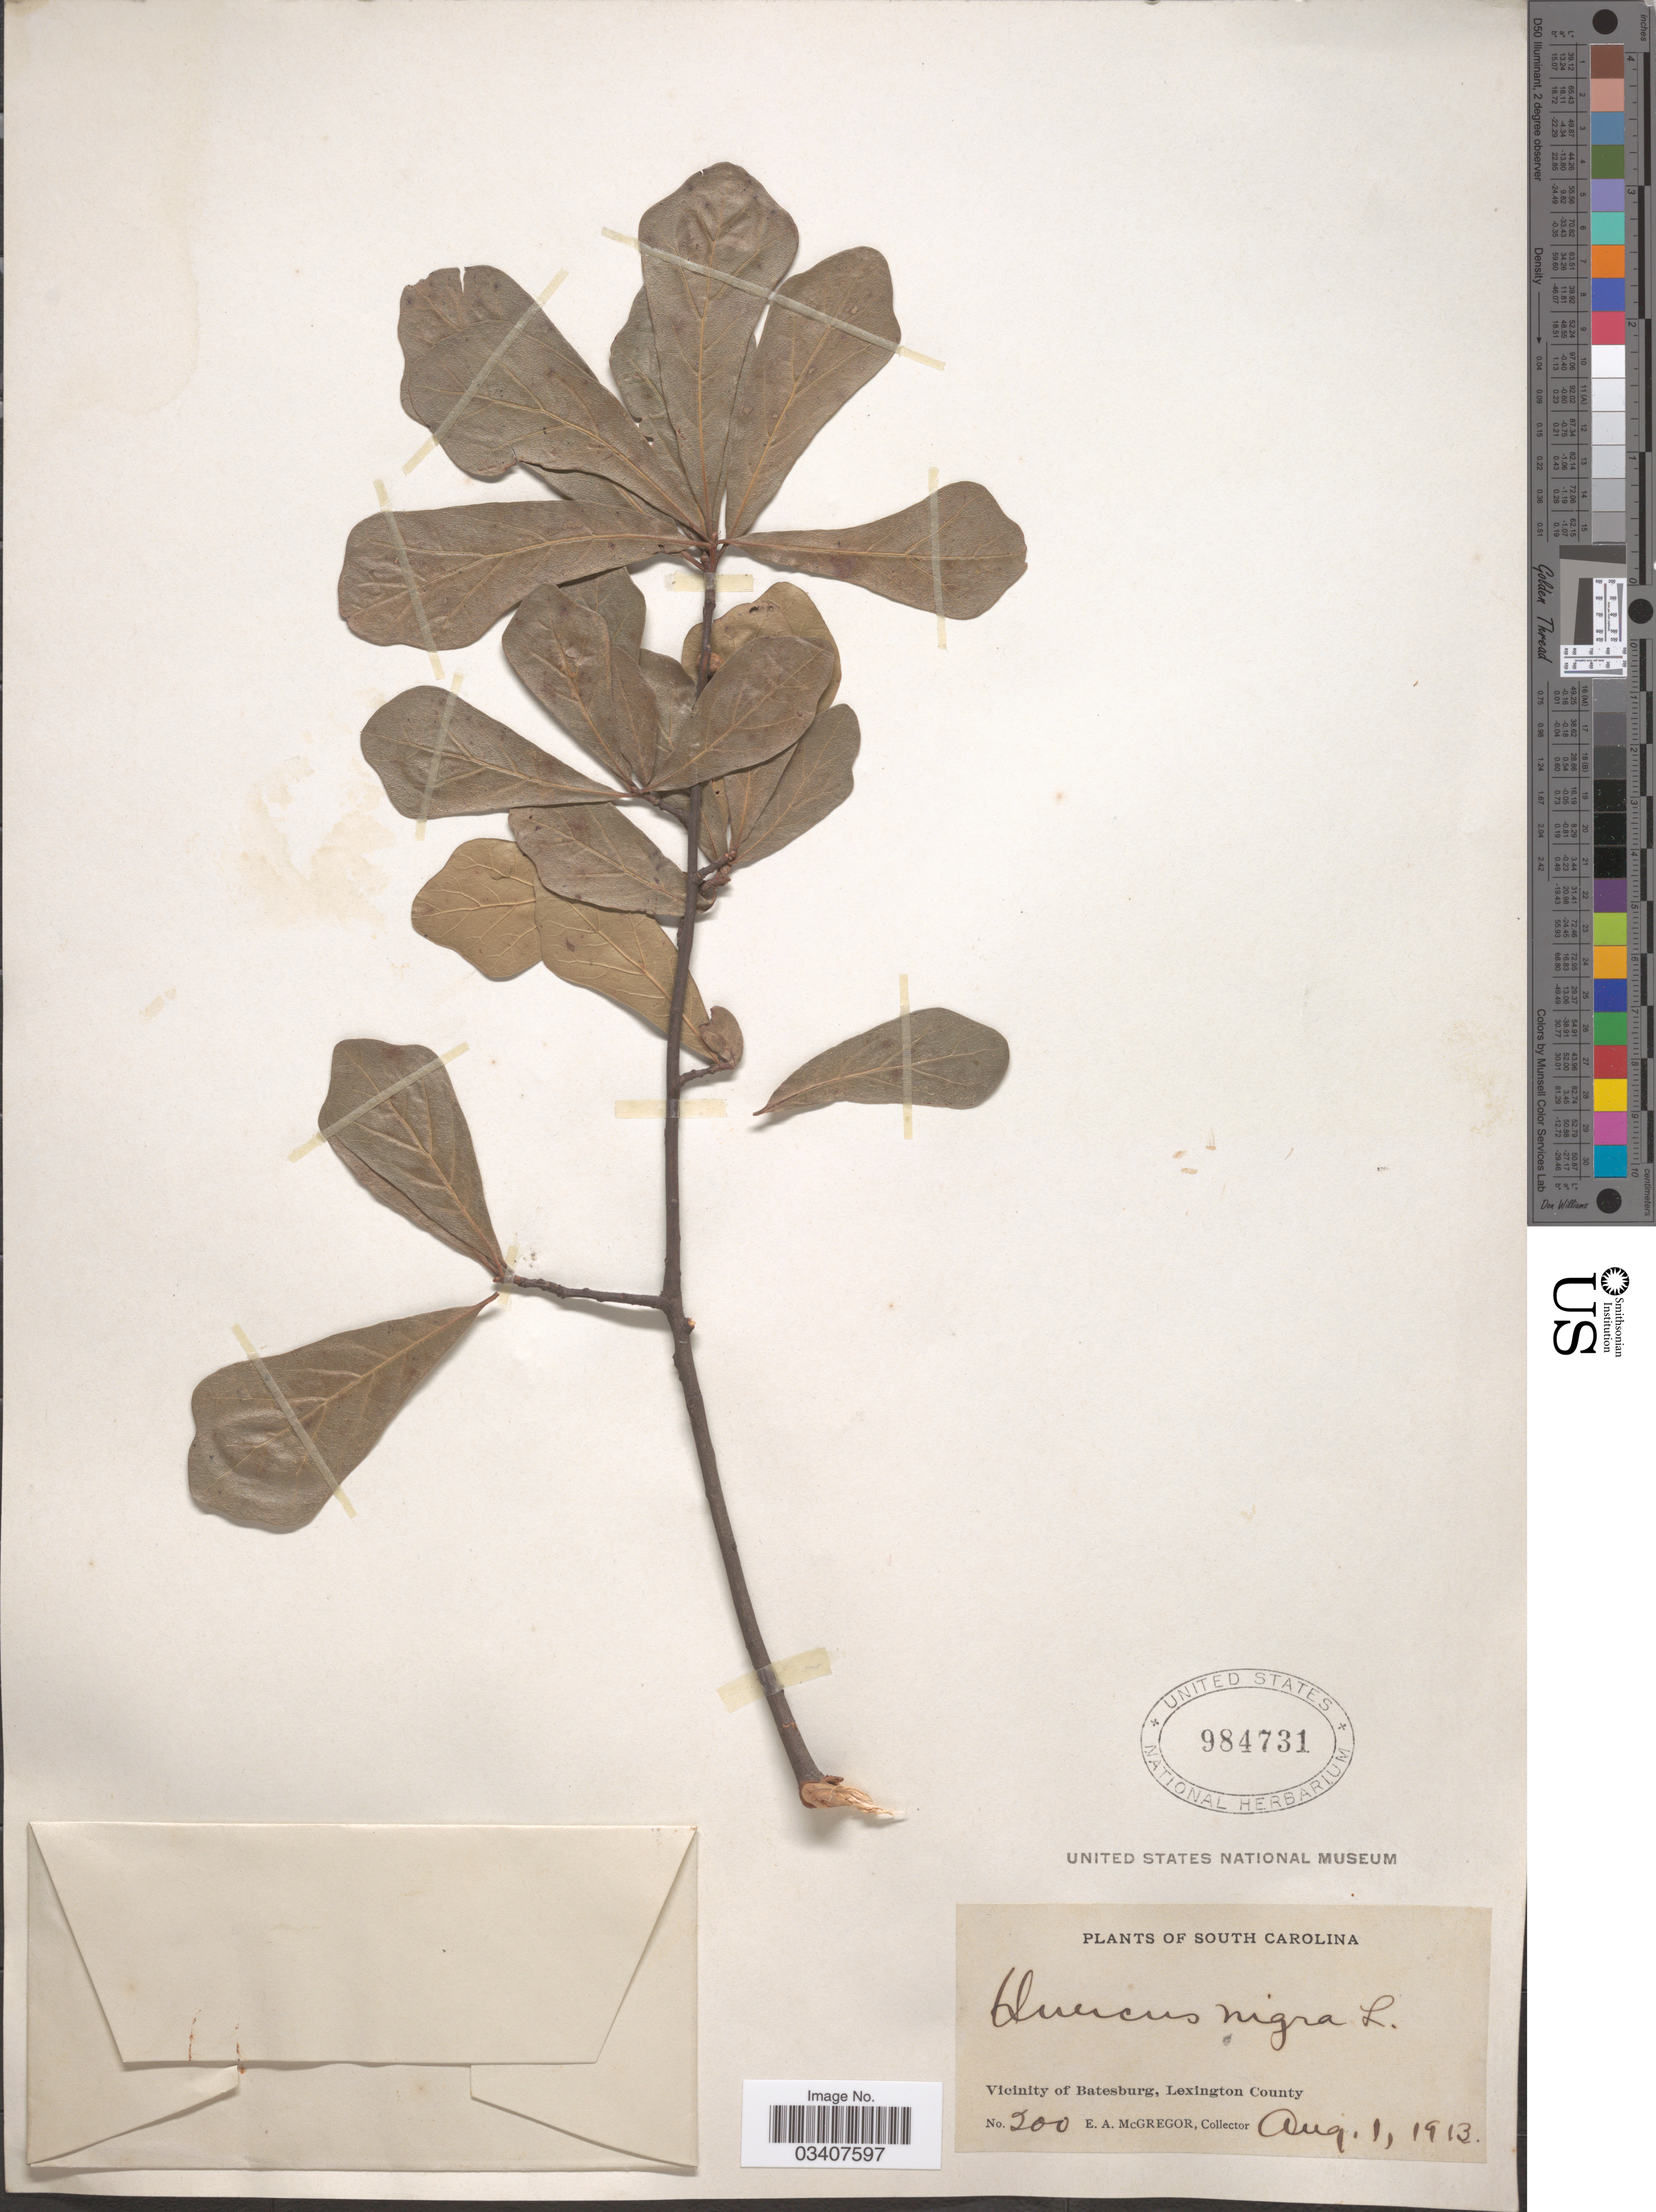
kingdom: Plantae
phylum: Tracheophyta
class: Magnoliopsida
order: Fagales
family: Fagaceae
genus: Quercus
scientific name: Quercus nigra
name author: L.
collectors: E. A. McGregor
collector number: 200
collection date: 1913-08-01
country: United States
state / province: South Carolina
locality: Vicinity of Batesburg, Lexington County.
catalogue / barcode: US 984731